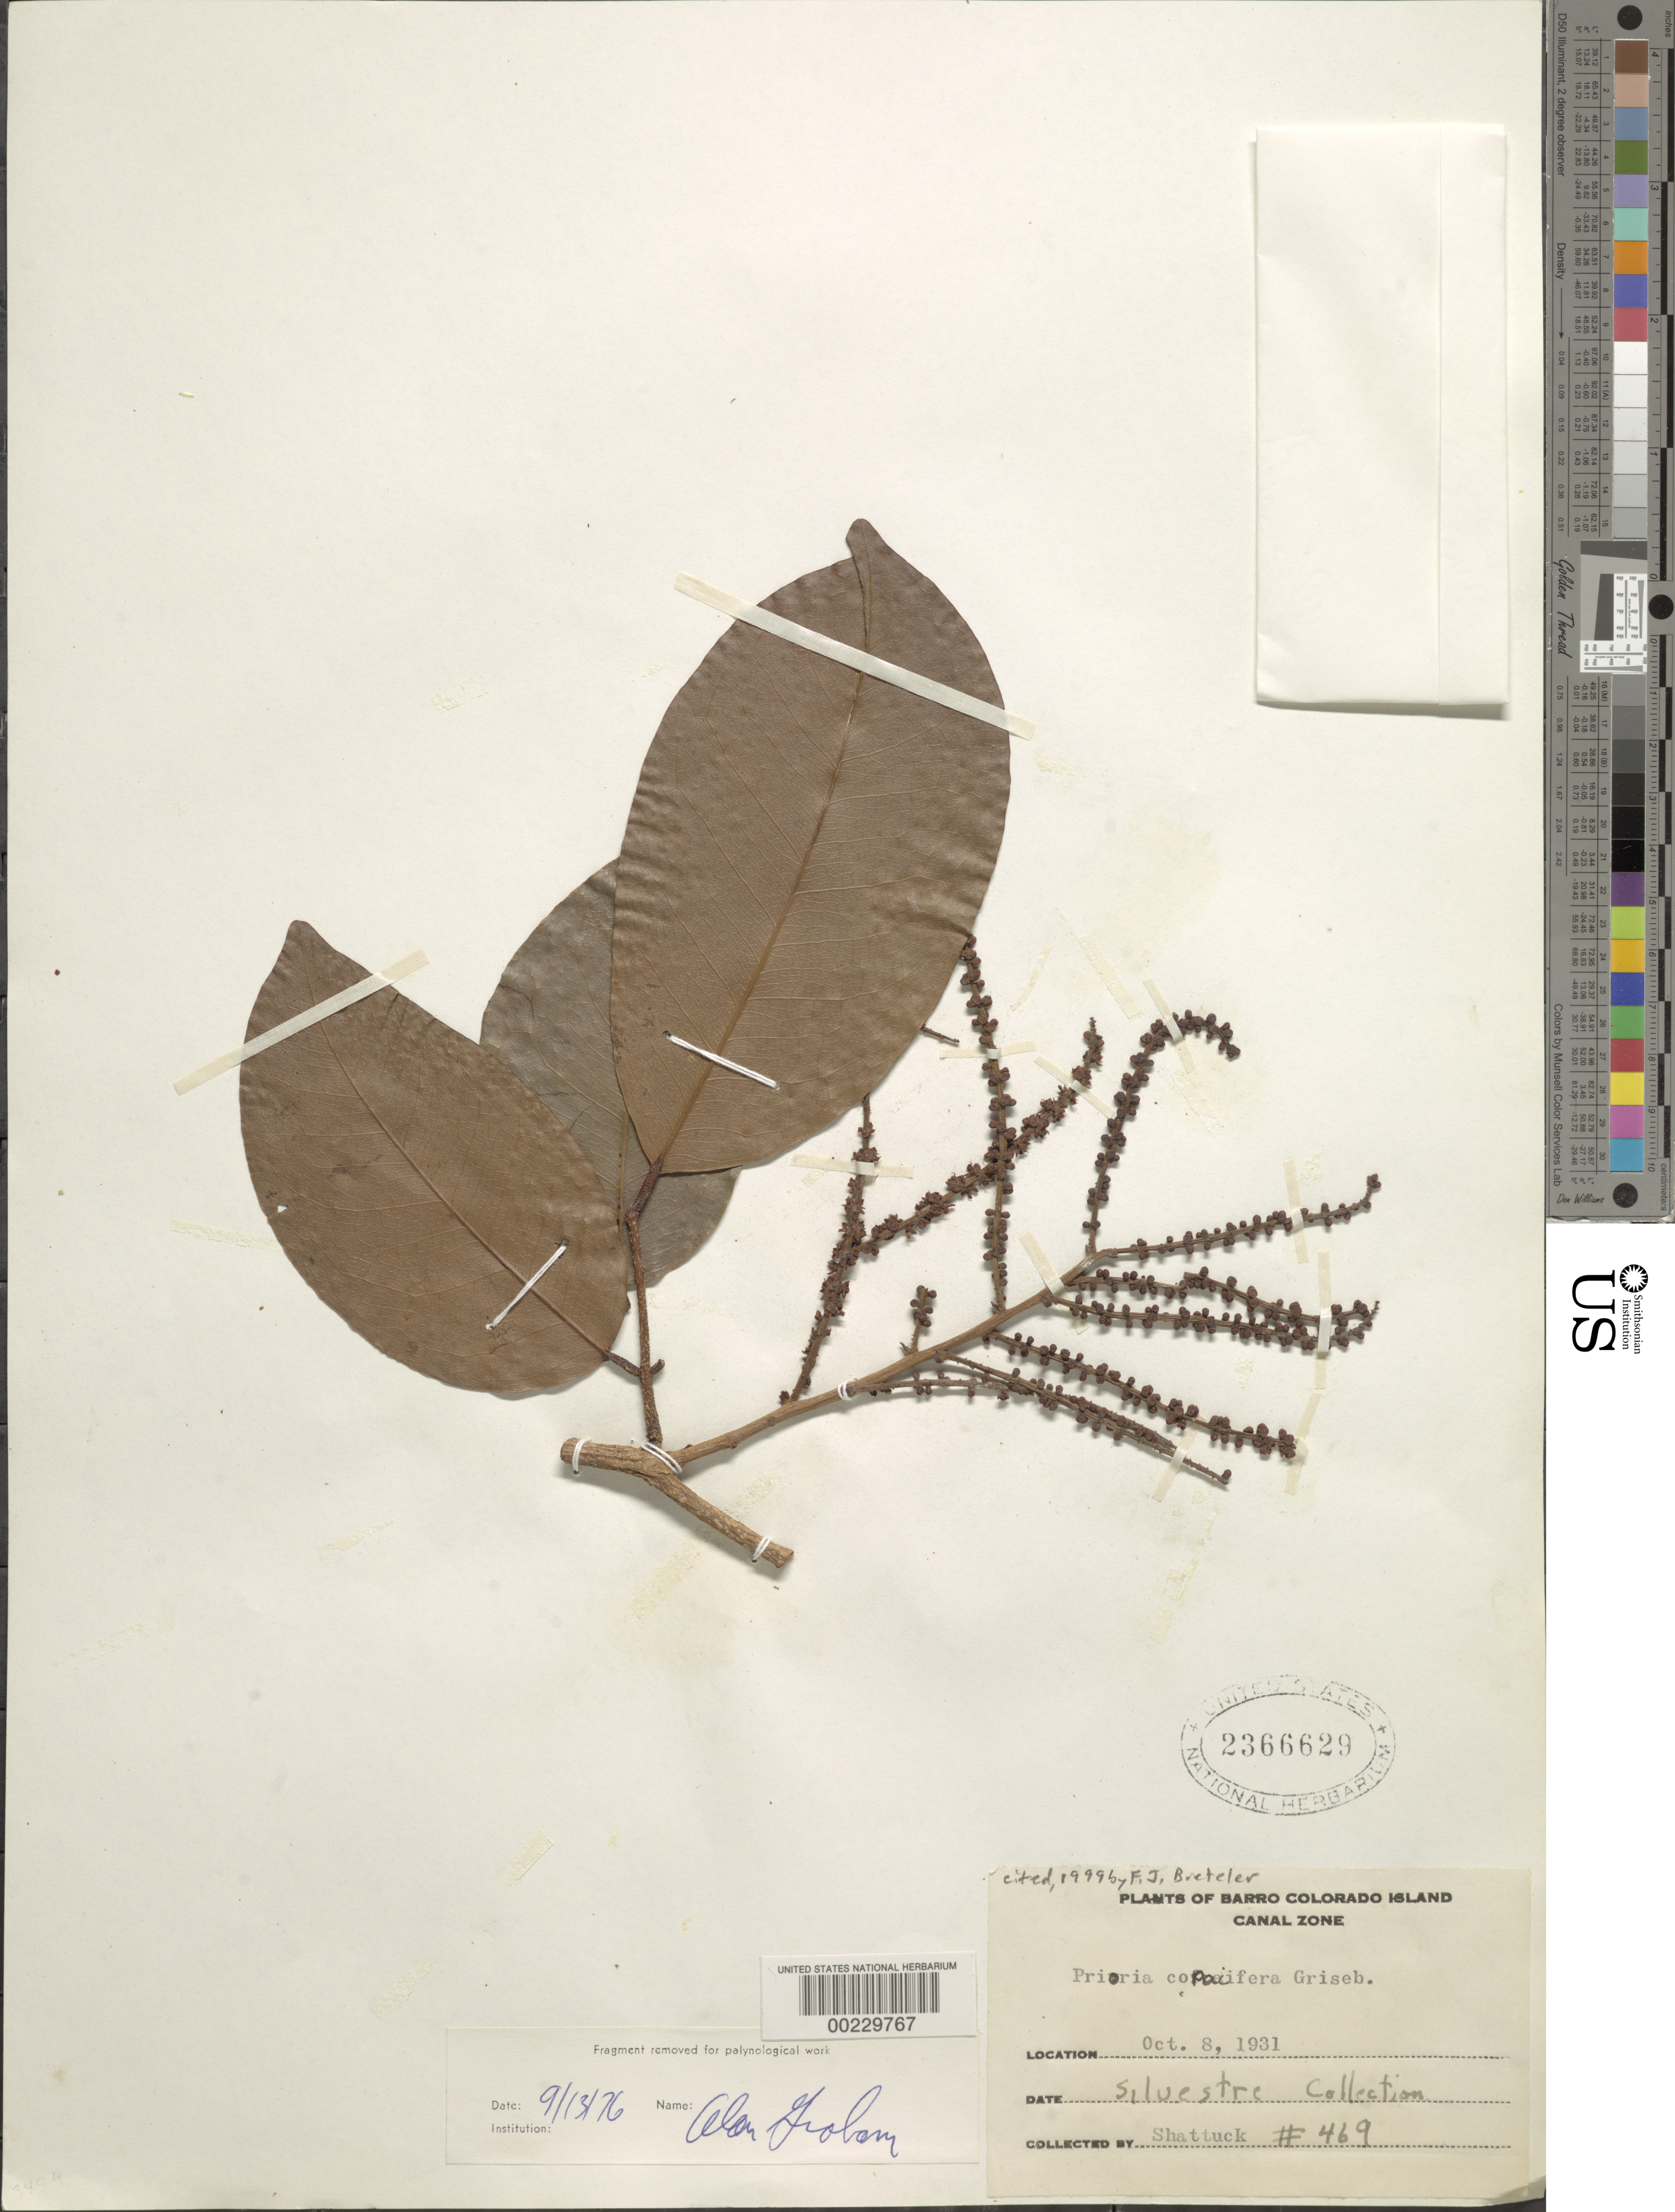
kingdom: Plantae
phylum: Tracheophyta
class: Magnoliopsida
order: Fabales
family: Fabaceae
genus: Prioria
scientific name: Prioria copaifera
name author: Griseb.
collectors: O. Shattuck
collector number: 469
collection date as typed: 08 Oct 1931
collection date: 1931-10-08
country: Panama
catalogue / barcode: US 2366629